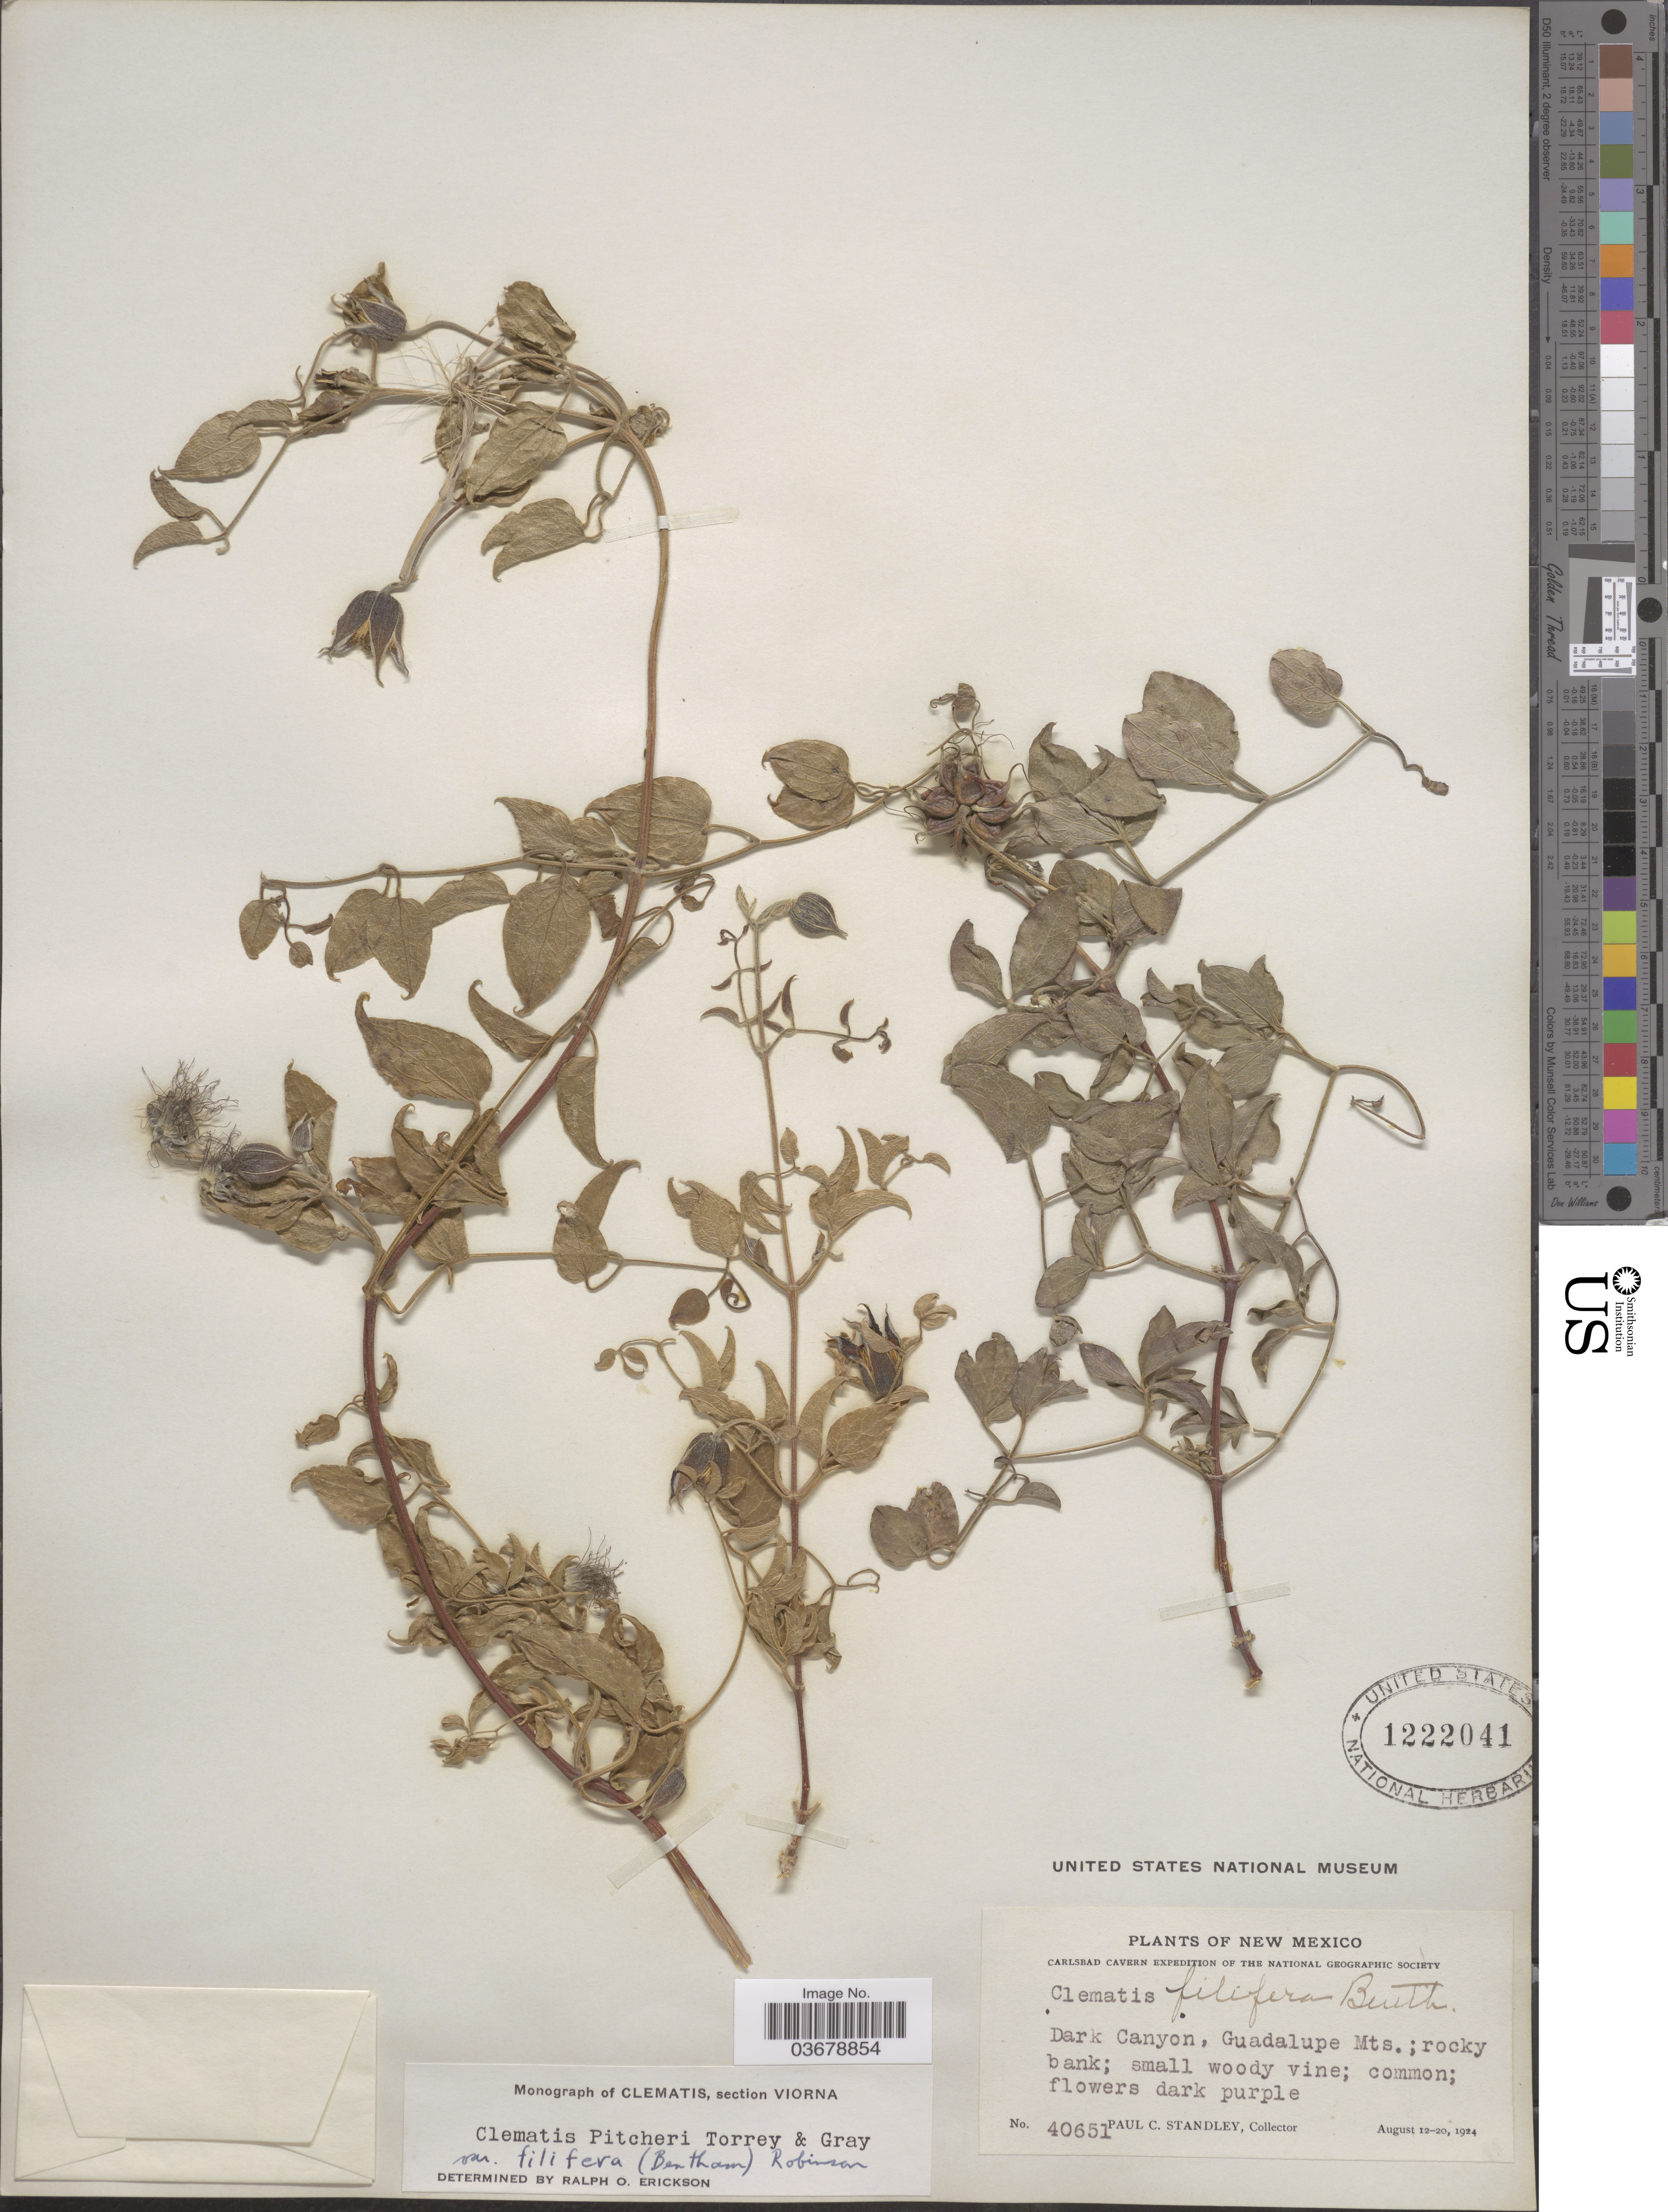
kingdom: Plantae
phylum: Tracheophyta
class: Magnoliopsida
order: Ranunculales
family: Ranunculaceae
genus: Clematis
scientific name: Clematis viorna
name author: L.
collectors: P. C. Standley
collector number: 40651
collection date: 1924-08-12/1924-08-20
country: United States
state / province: New Mexico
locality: Guadalupe Mts.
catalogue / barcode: US 1222041